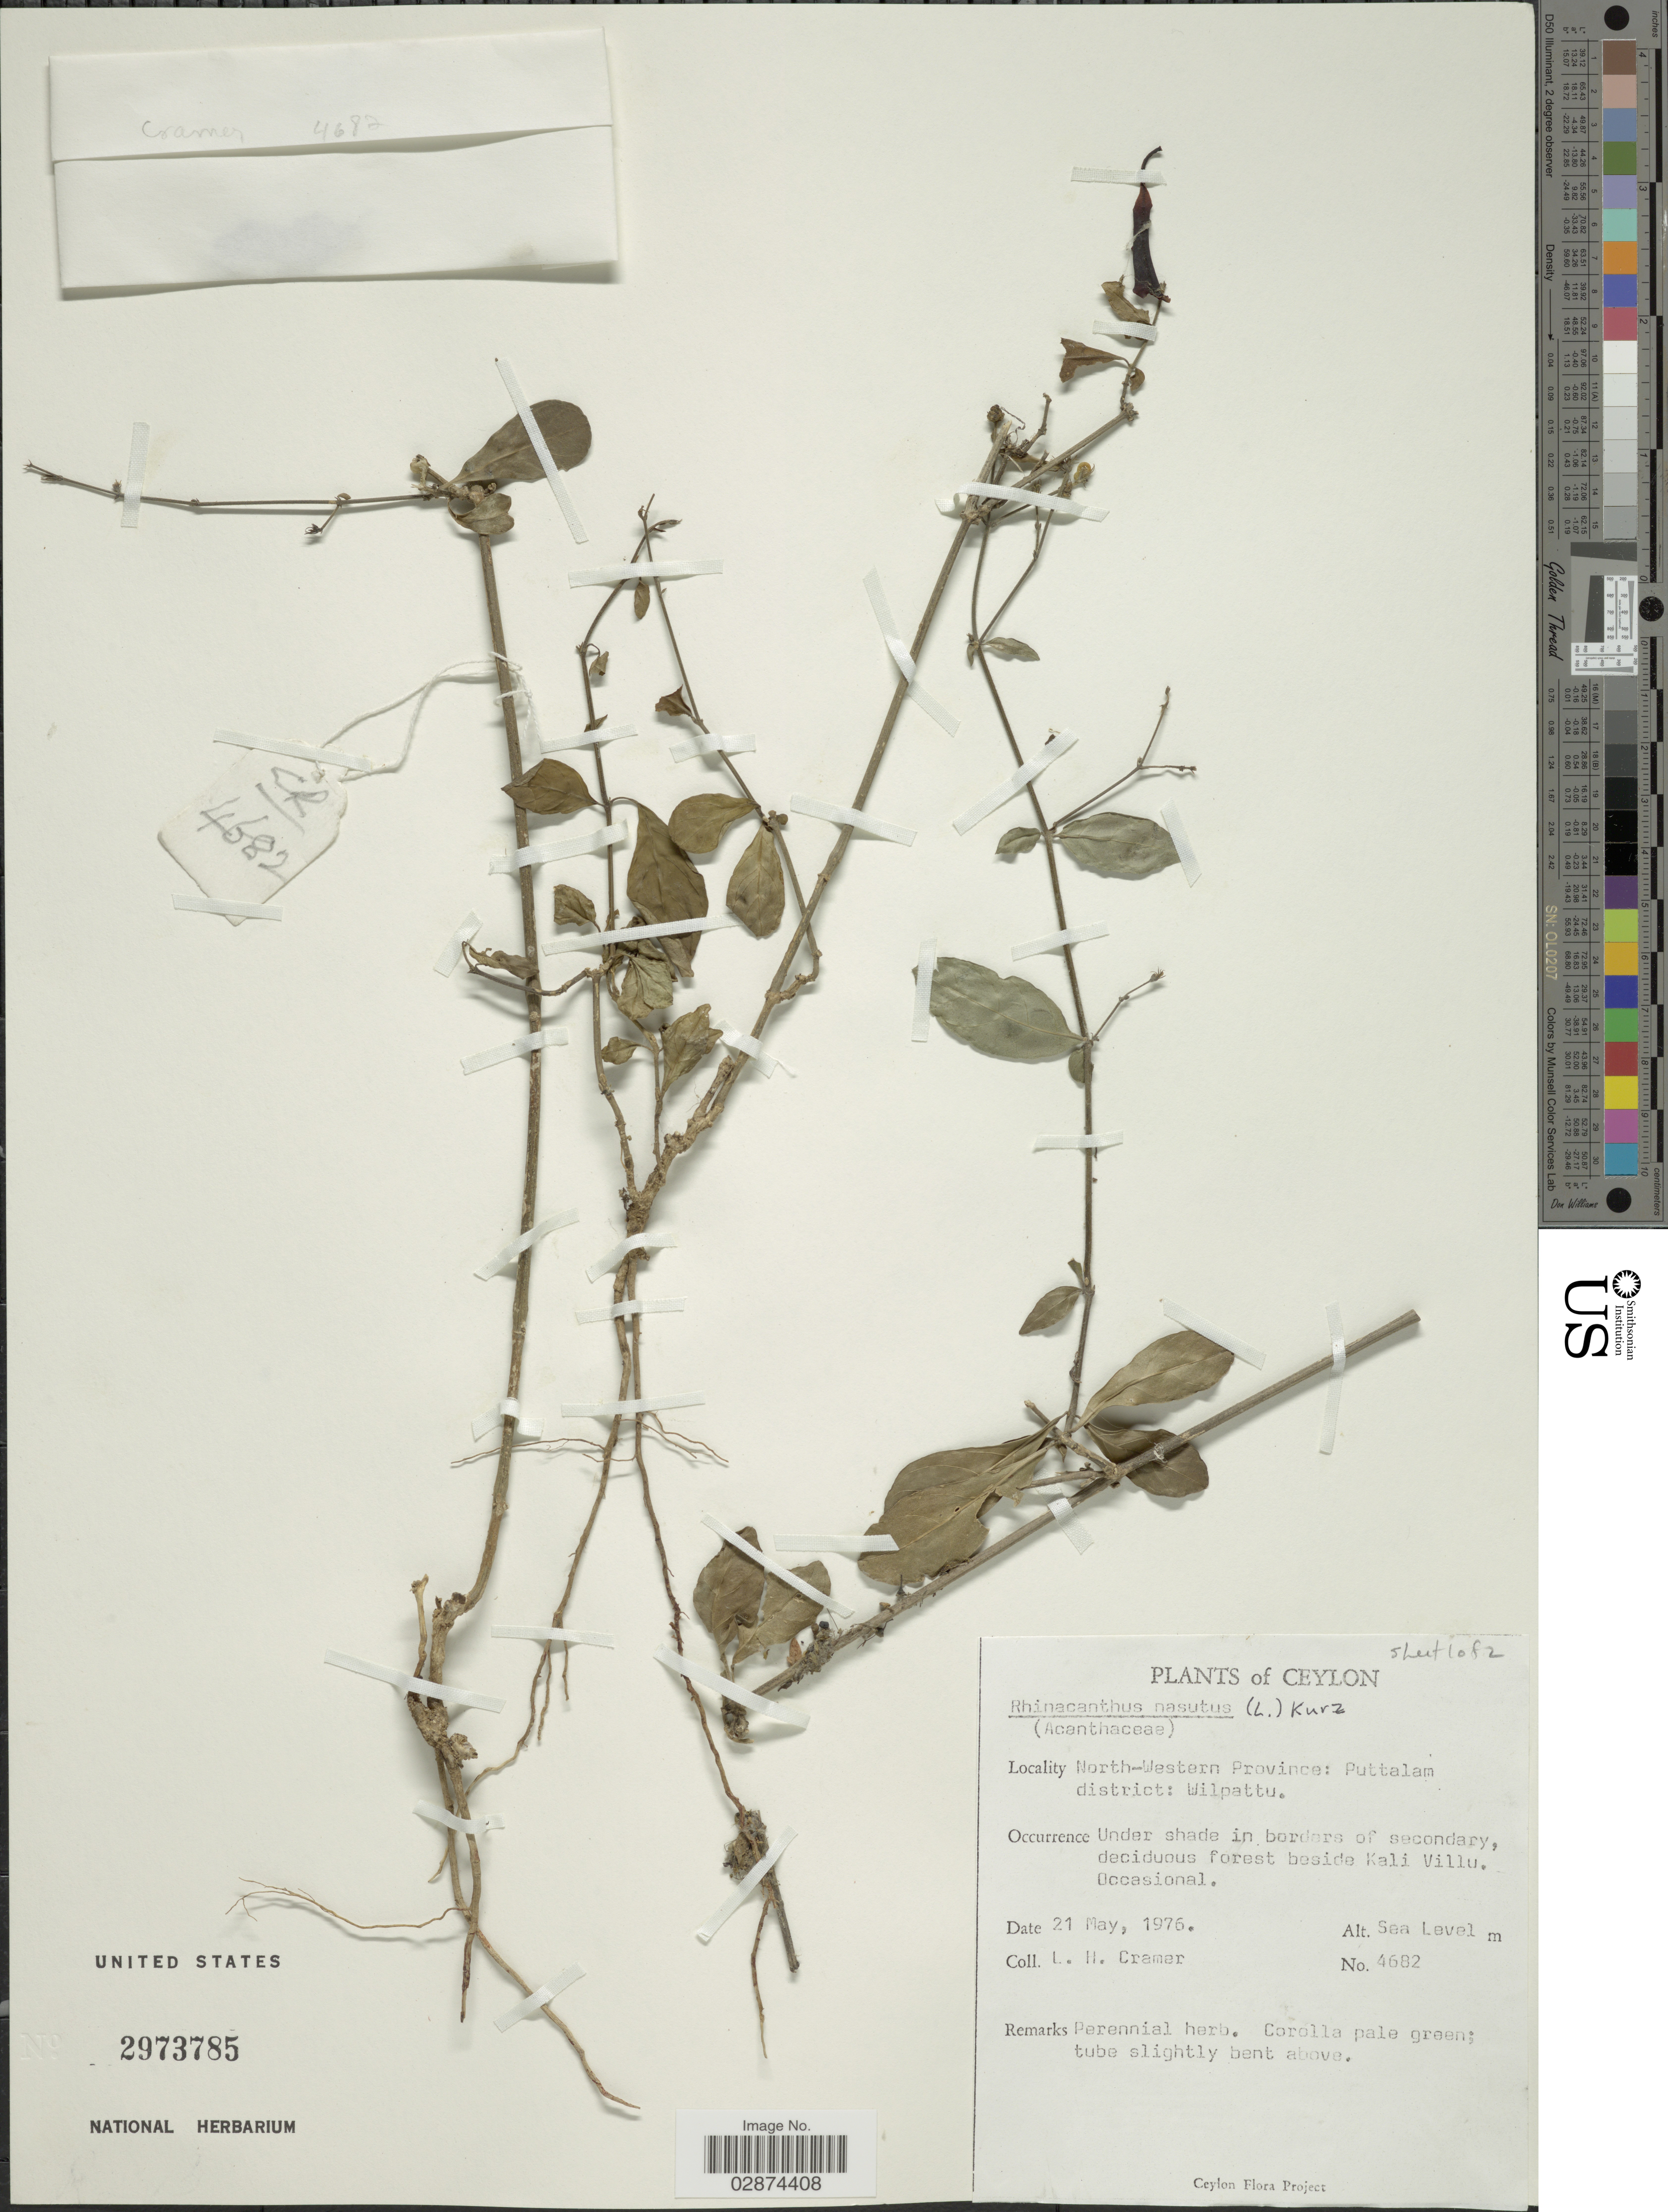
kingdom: Plantae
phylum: Tracheophyta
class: Magnoliopsida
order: Lamiales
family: Acanthaceae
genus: Rhinacanthus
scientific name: Rhinacanthus nasutus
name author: (L.) Kurz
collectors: L. H. Cramer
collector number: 4682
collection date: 1976-05-21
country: Sri Lanka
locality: Ceylon. North-Western Province: Puttalam district: Wilpattu. Under shade in borders of secondary, deciduous forest beside Kali Villu.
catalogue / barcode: US 2973785